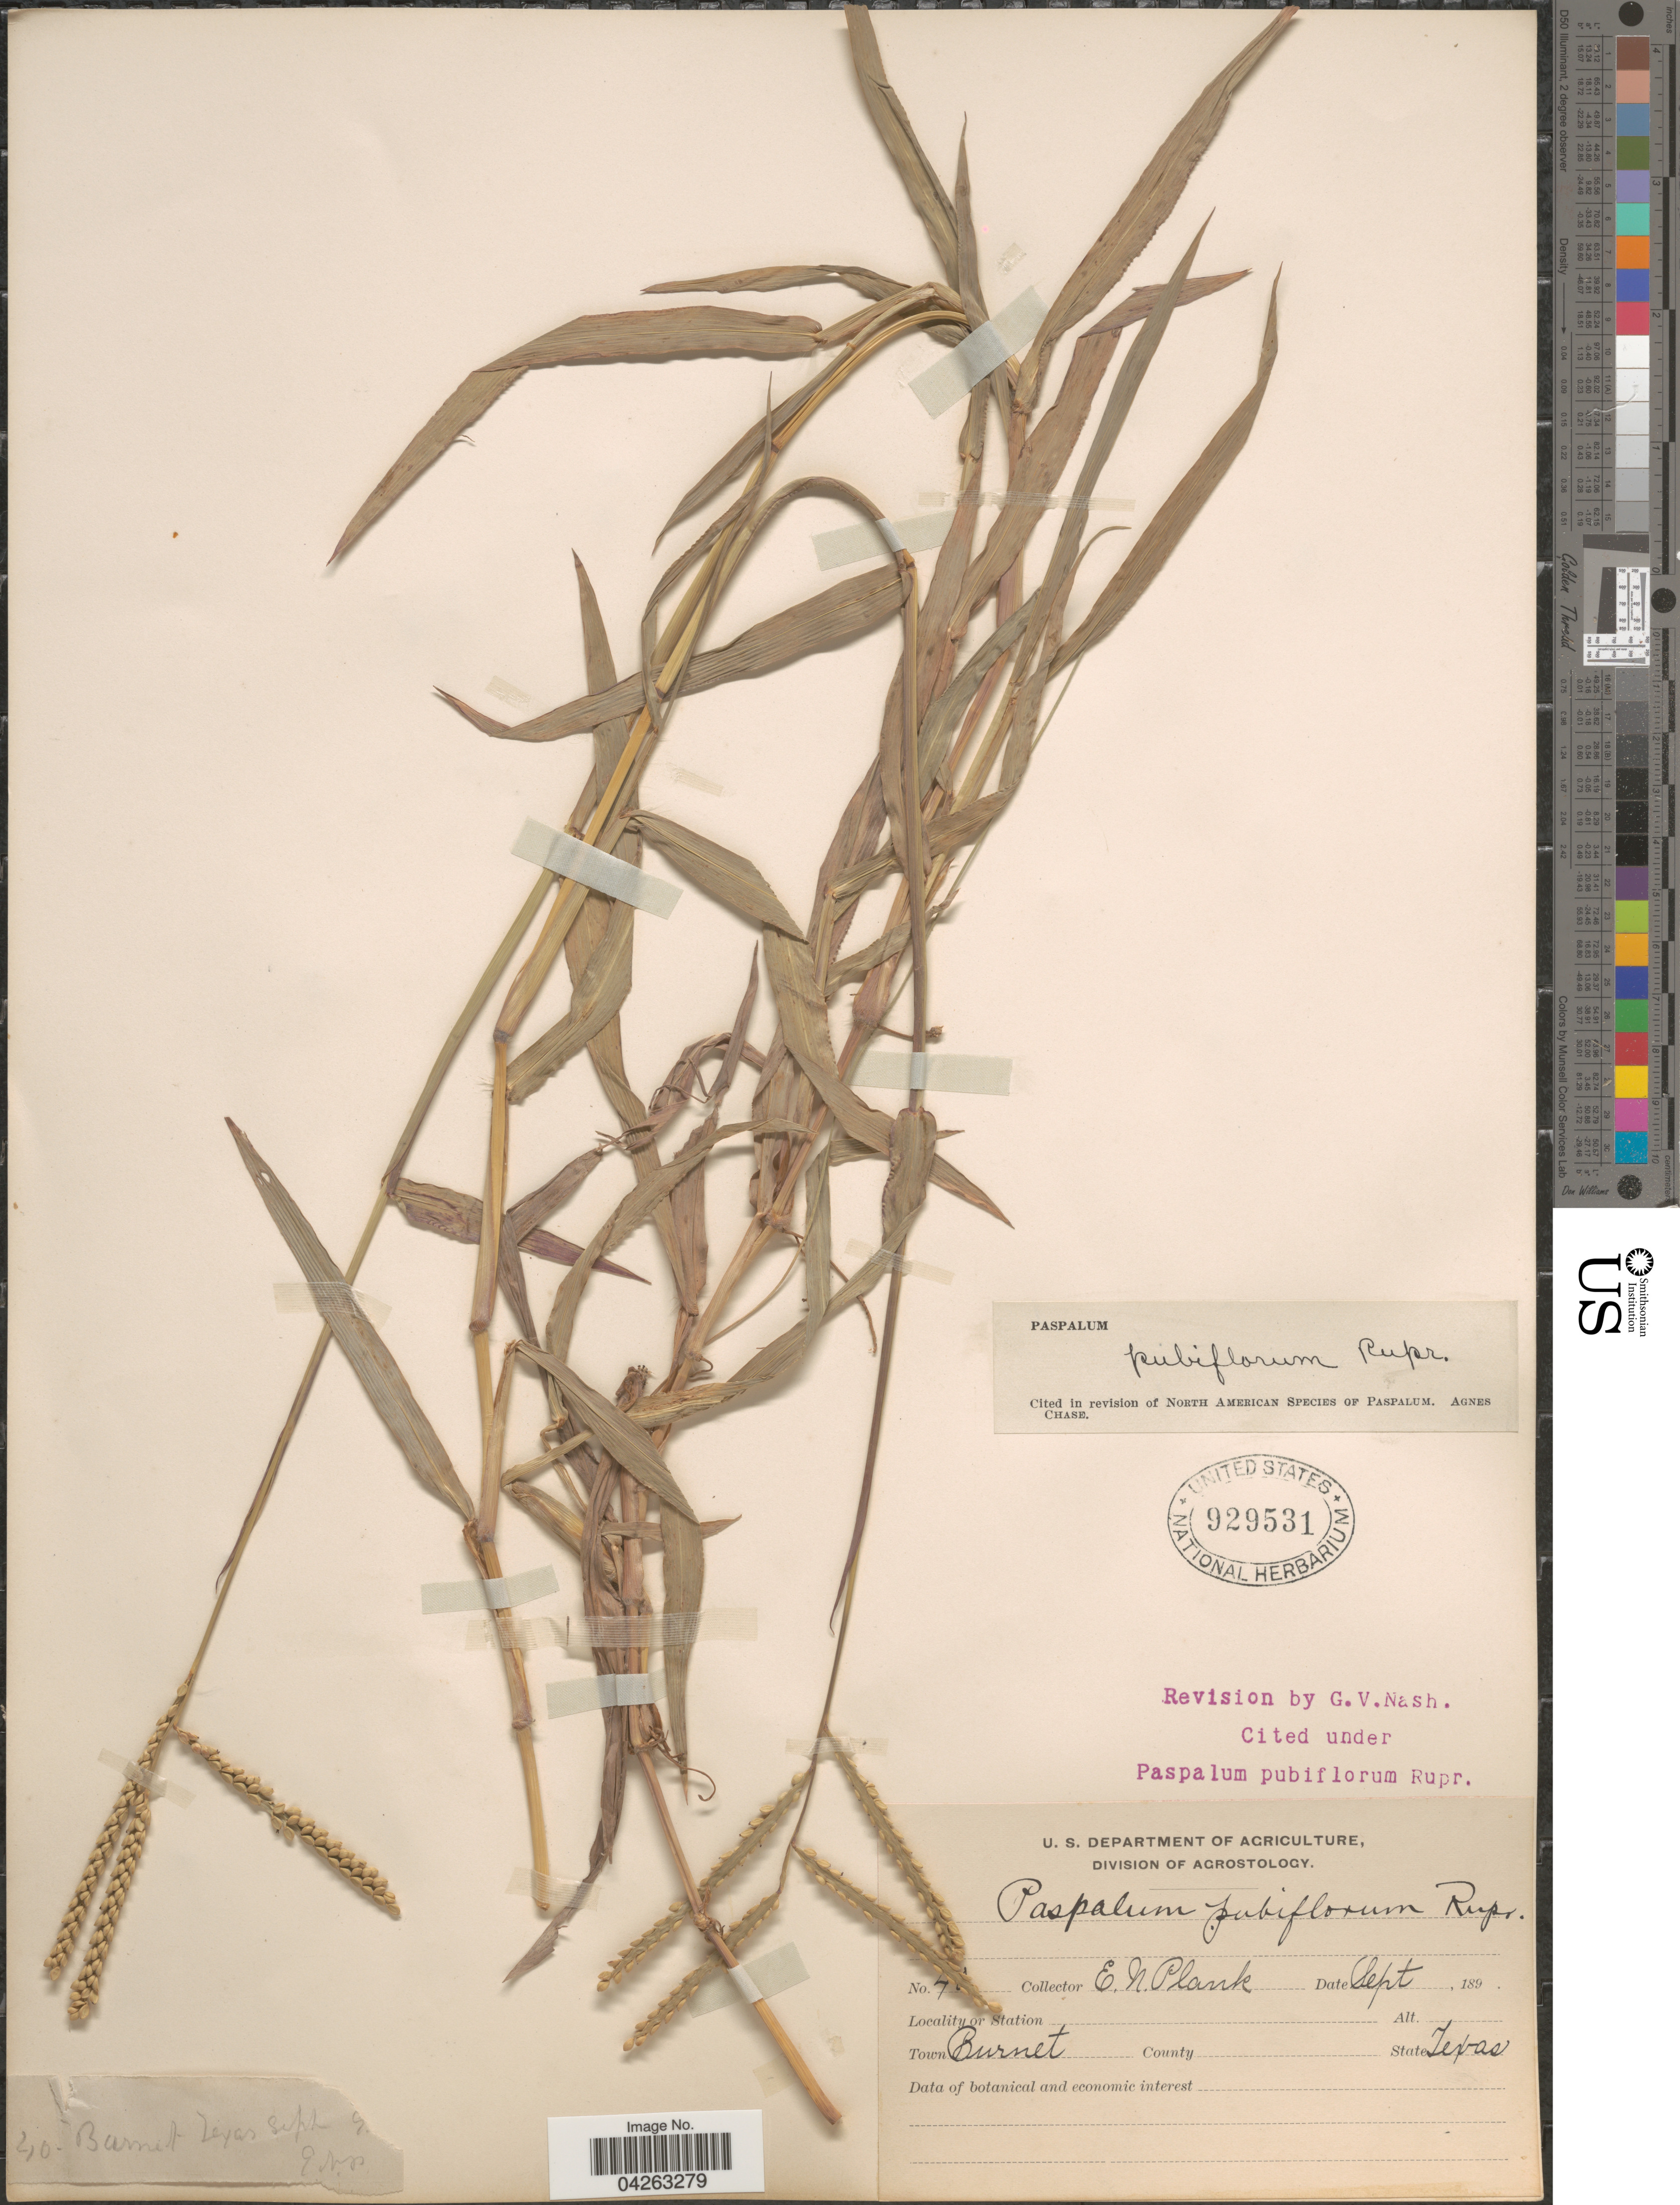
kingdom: Plantae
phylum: Tracheophyta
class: Liliopsida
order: Poales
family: Poaceae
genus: Paspalum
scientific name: Paspalum pubiflorum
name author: Rupr. ex E. Fourn.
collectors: E. Plank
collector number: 40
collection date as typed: Sept. 189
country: United States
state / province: Texas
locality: Town Burnet.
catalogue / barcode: US 929531